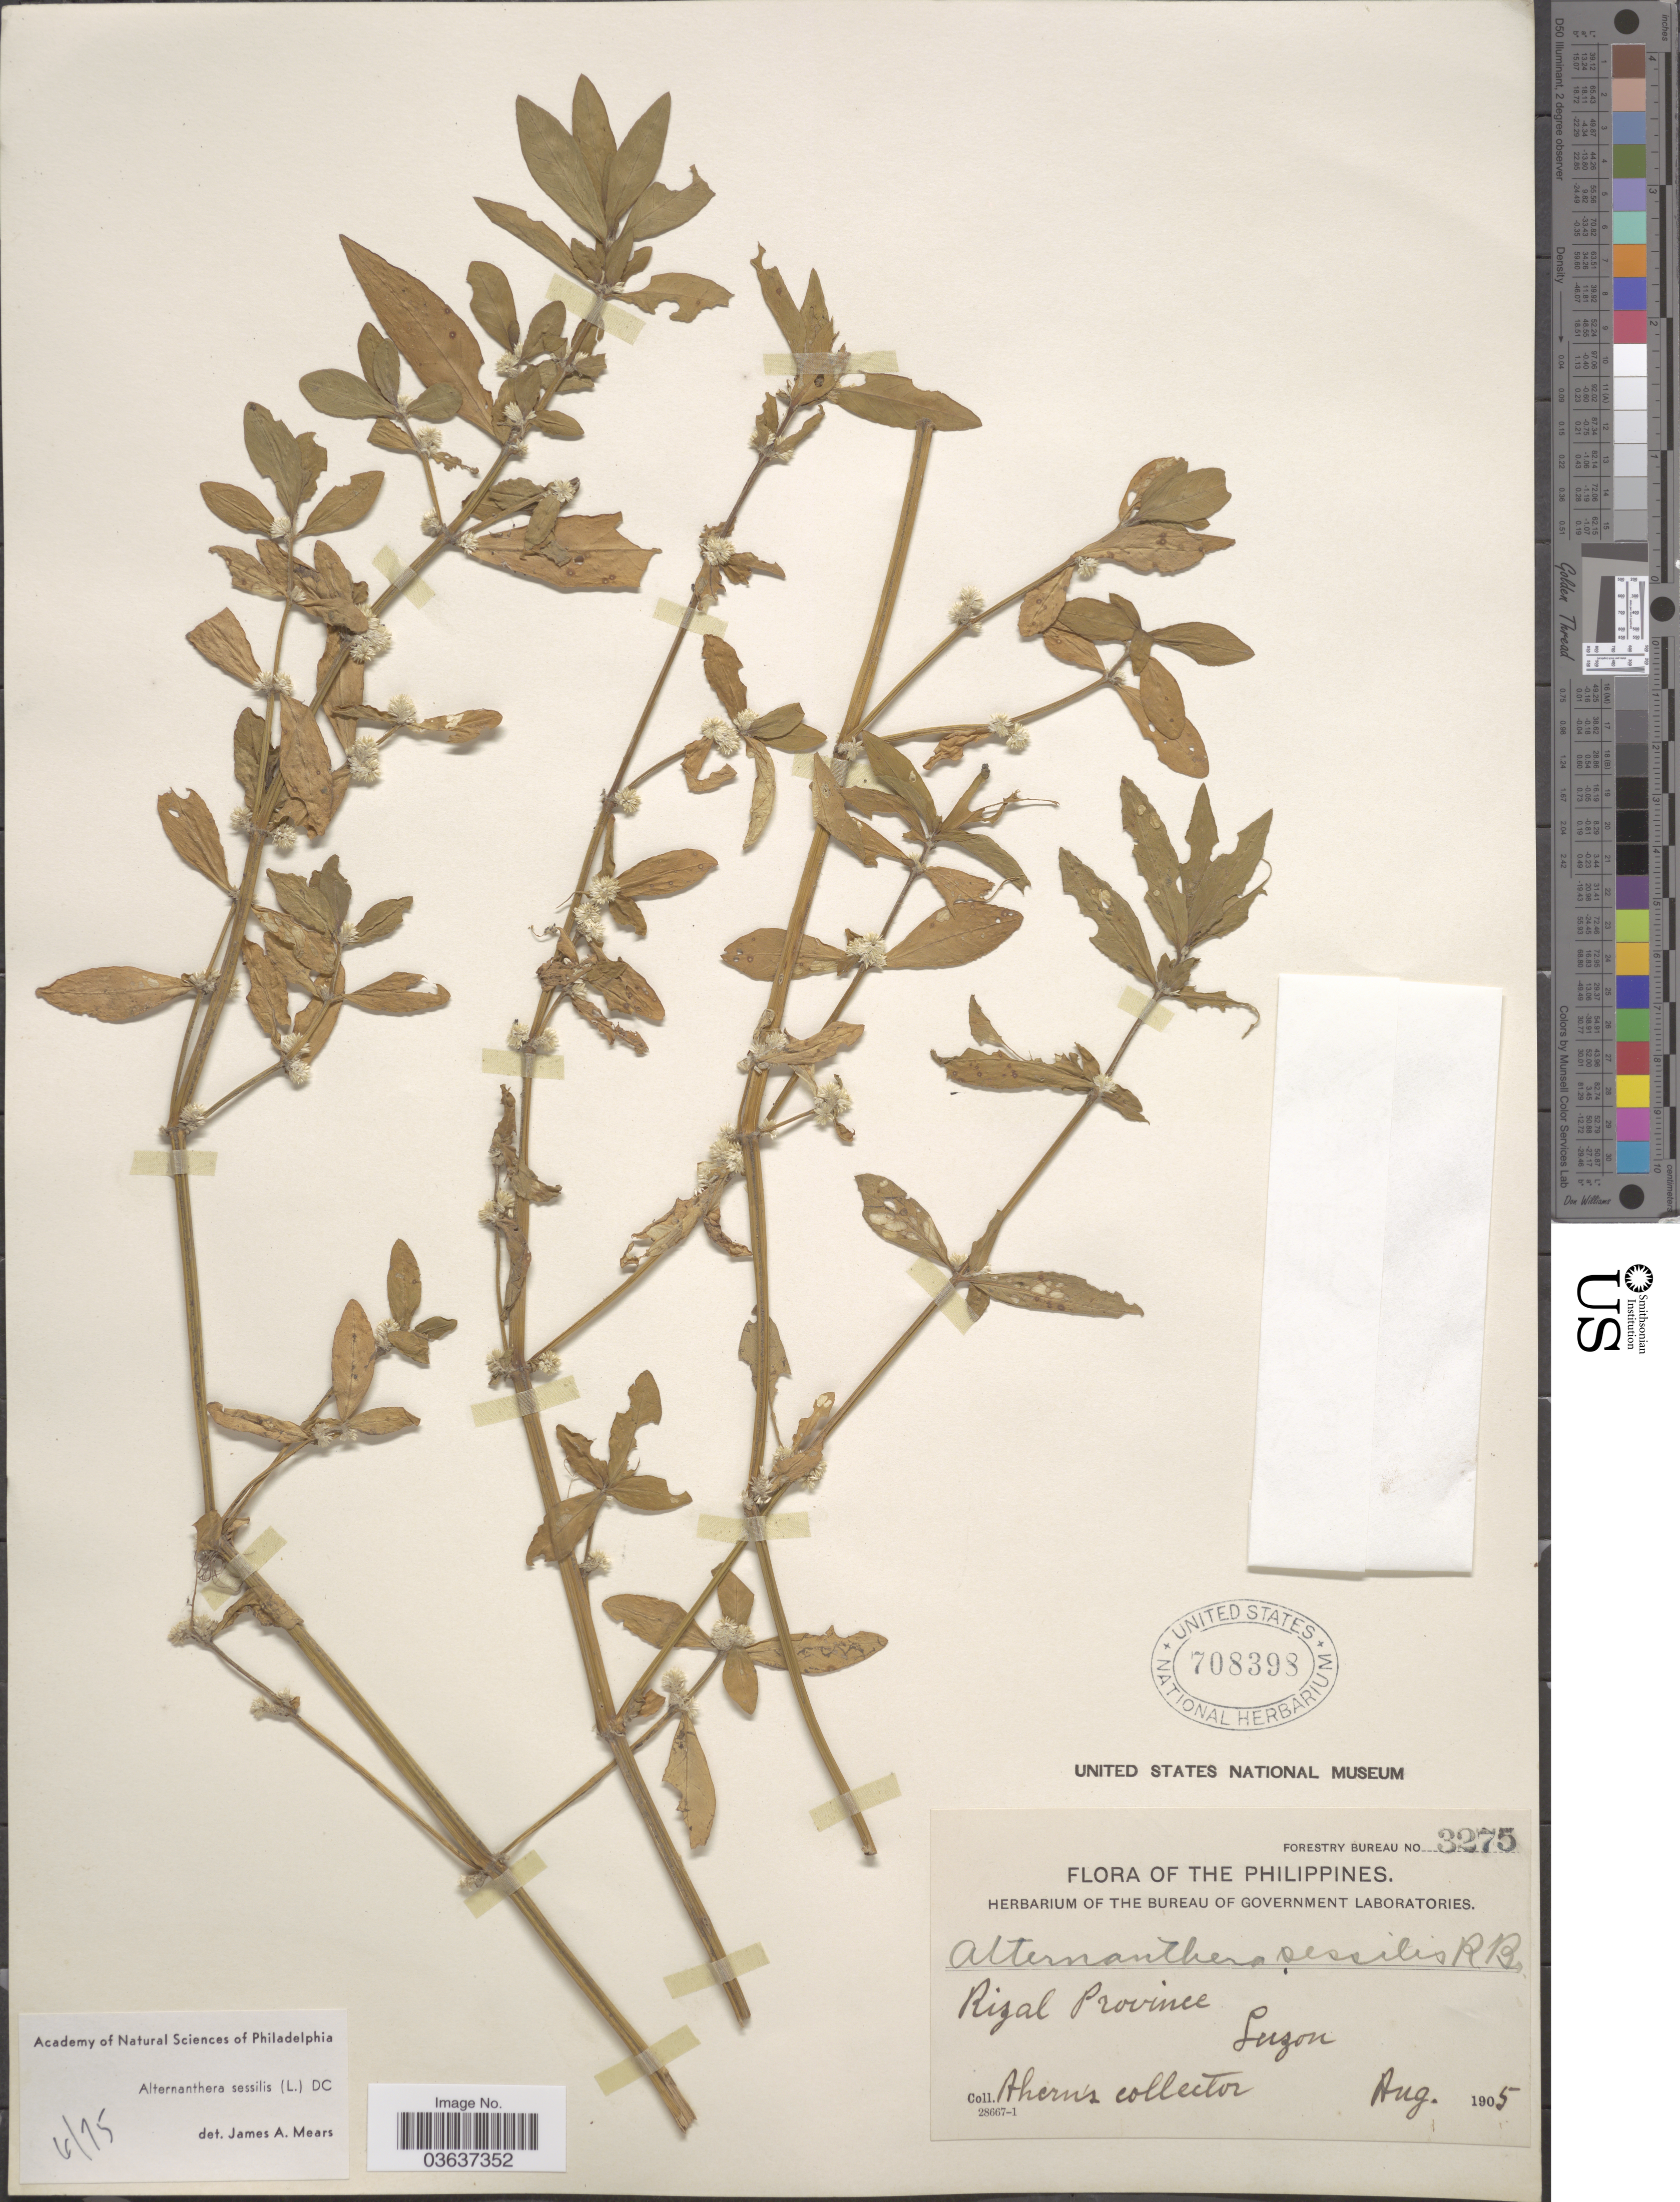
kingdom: Plantae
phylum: Tracheophyta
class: Magnoliopsida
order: Caryophyllales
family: Amaranthaceae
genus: Alternanthera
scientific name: Alternanthera sessilis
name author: (L.) DC.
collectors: Ahern's collector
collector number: Forestry Bureau 3275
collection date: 1905-08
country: Philippines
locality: Rizal Province. Luzon.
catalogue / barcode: US 708398